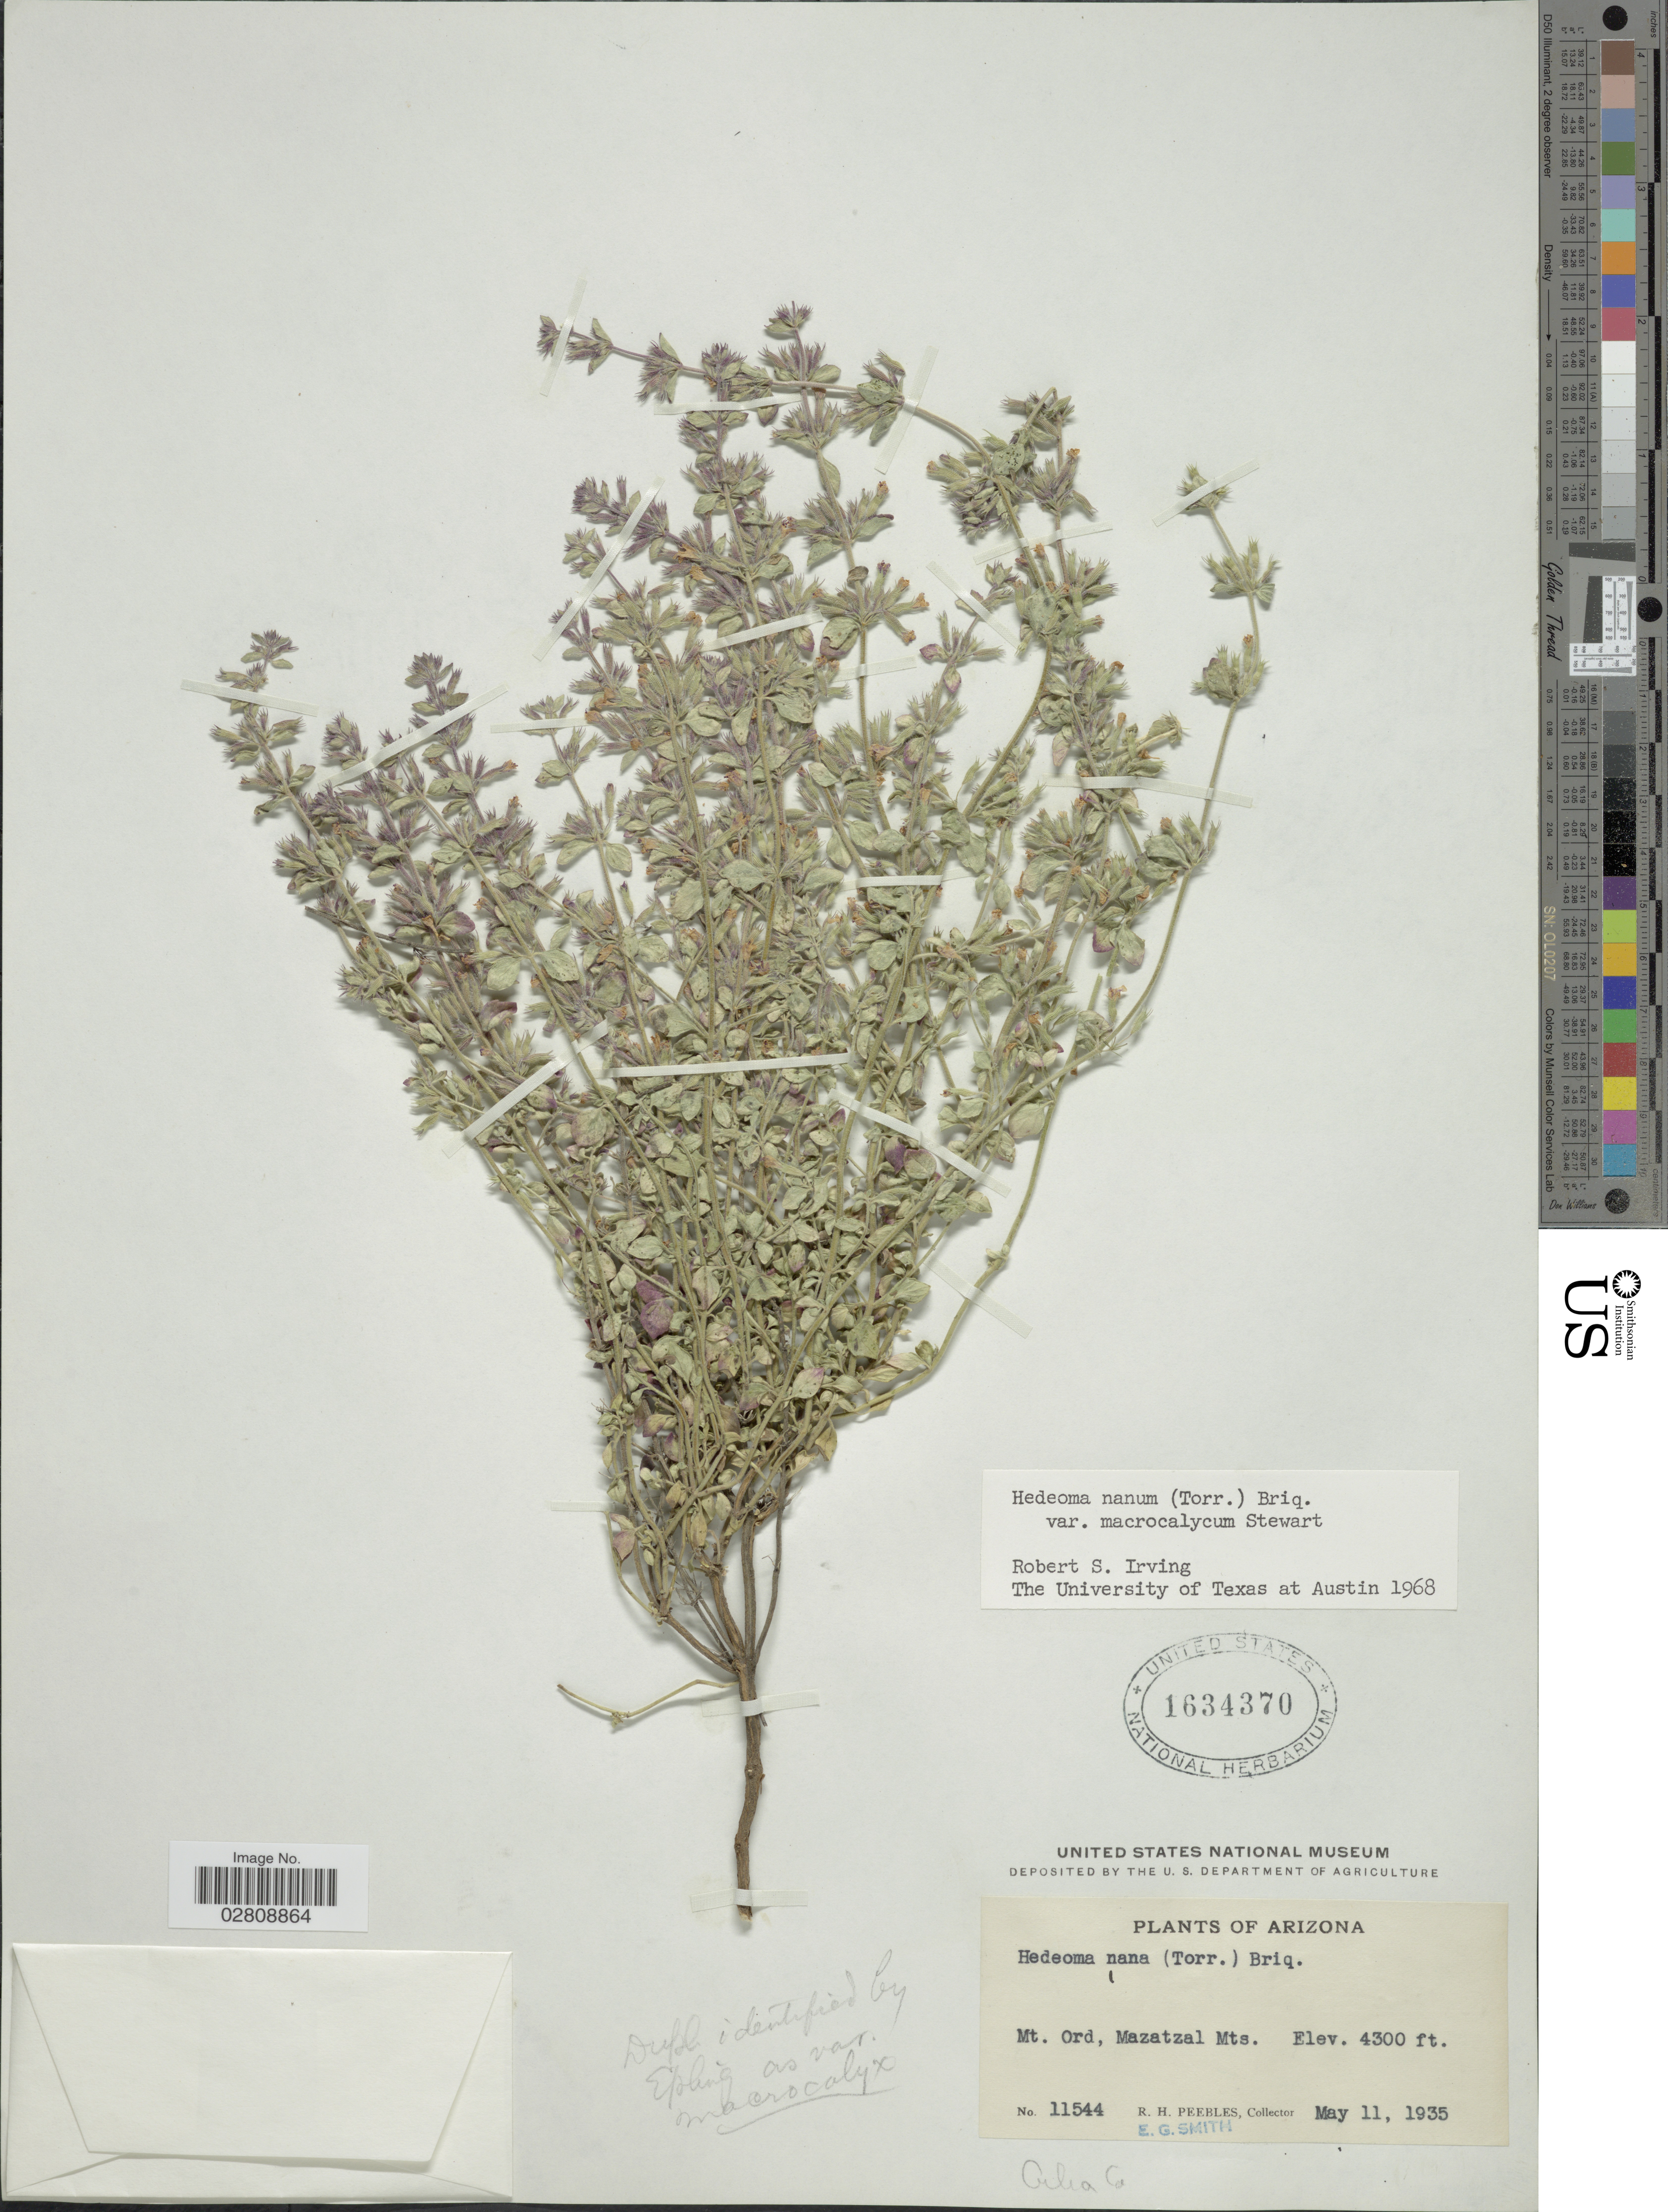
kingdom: Plantae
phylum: Tracheophyta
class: Magnoliopsida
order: Lamiales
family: Lamiaceae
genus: Hedeoma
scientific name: Hedeoma nana subsp. macrocalyx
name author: W.S. Stewart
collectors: R. H. Peebles & E. G. Smith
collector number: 11544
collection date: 1935-05-11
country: United States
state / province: Arizona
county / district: Gila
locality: Mt. Ord, Mazatzal Mts. Gila Co.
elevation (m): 1311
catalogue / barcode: US 1634370